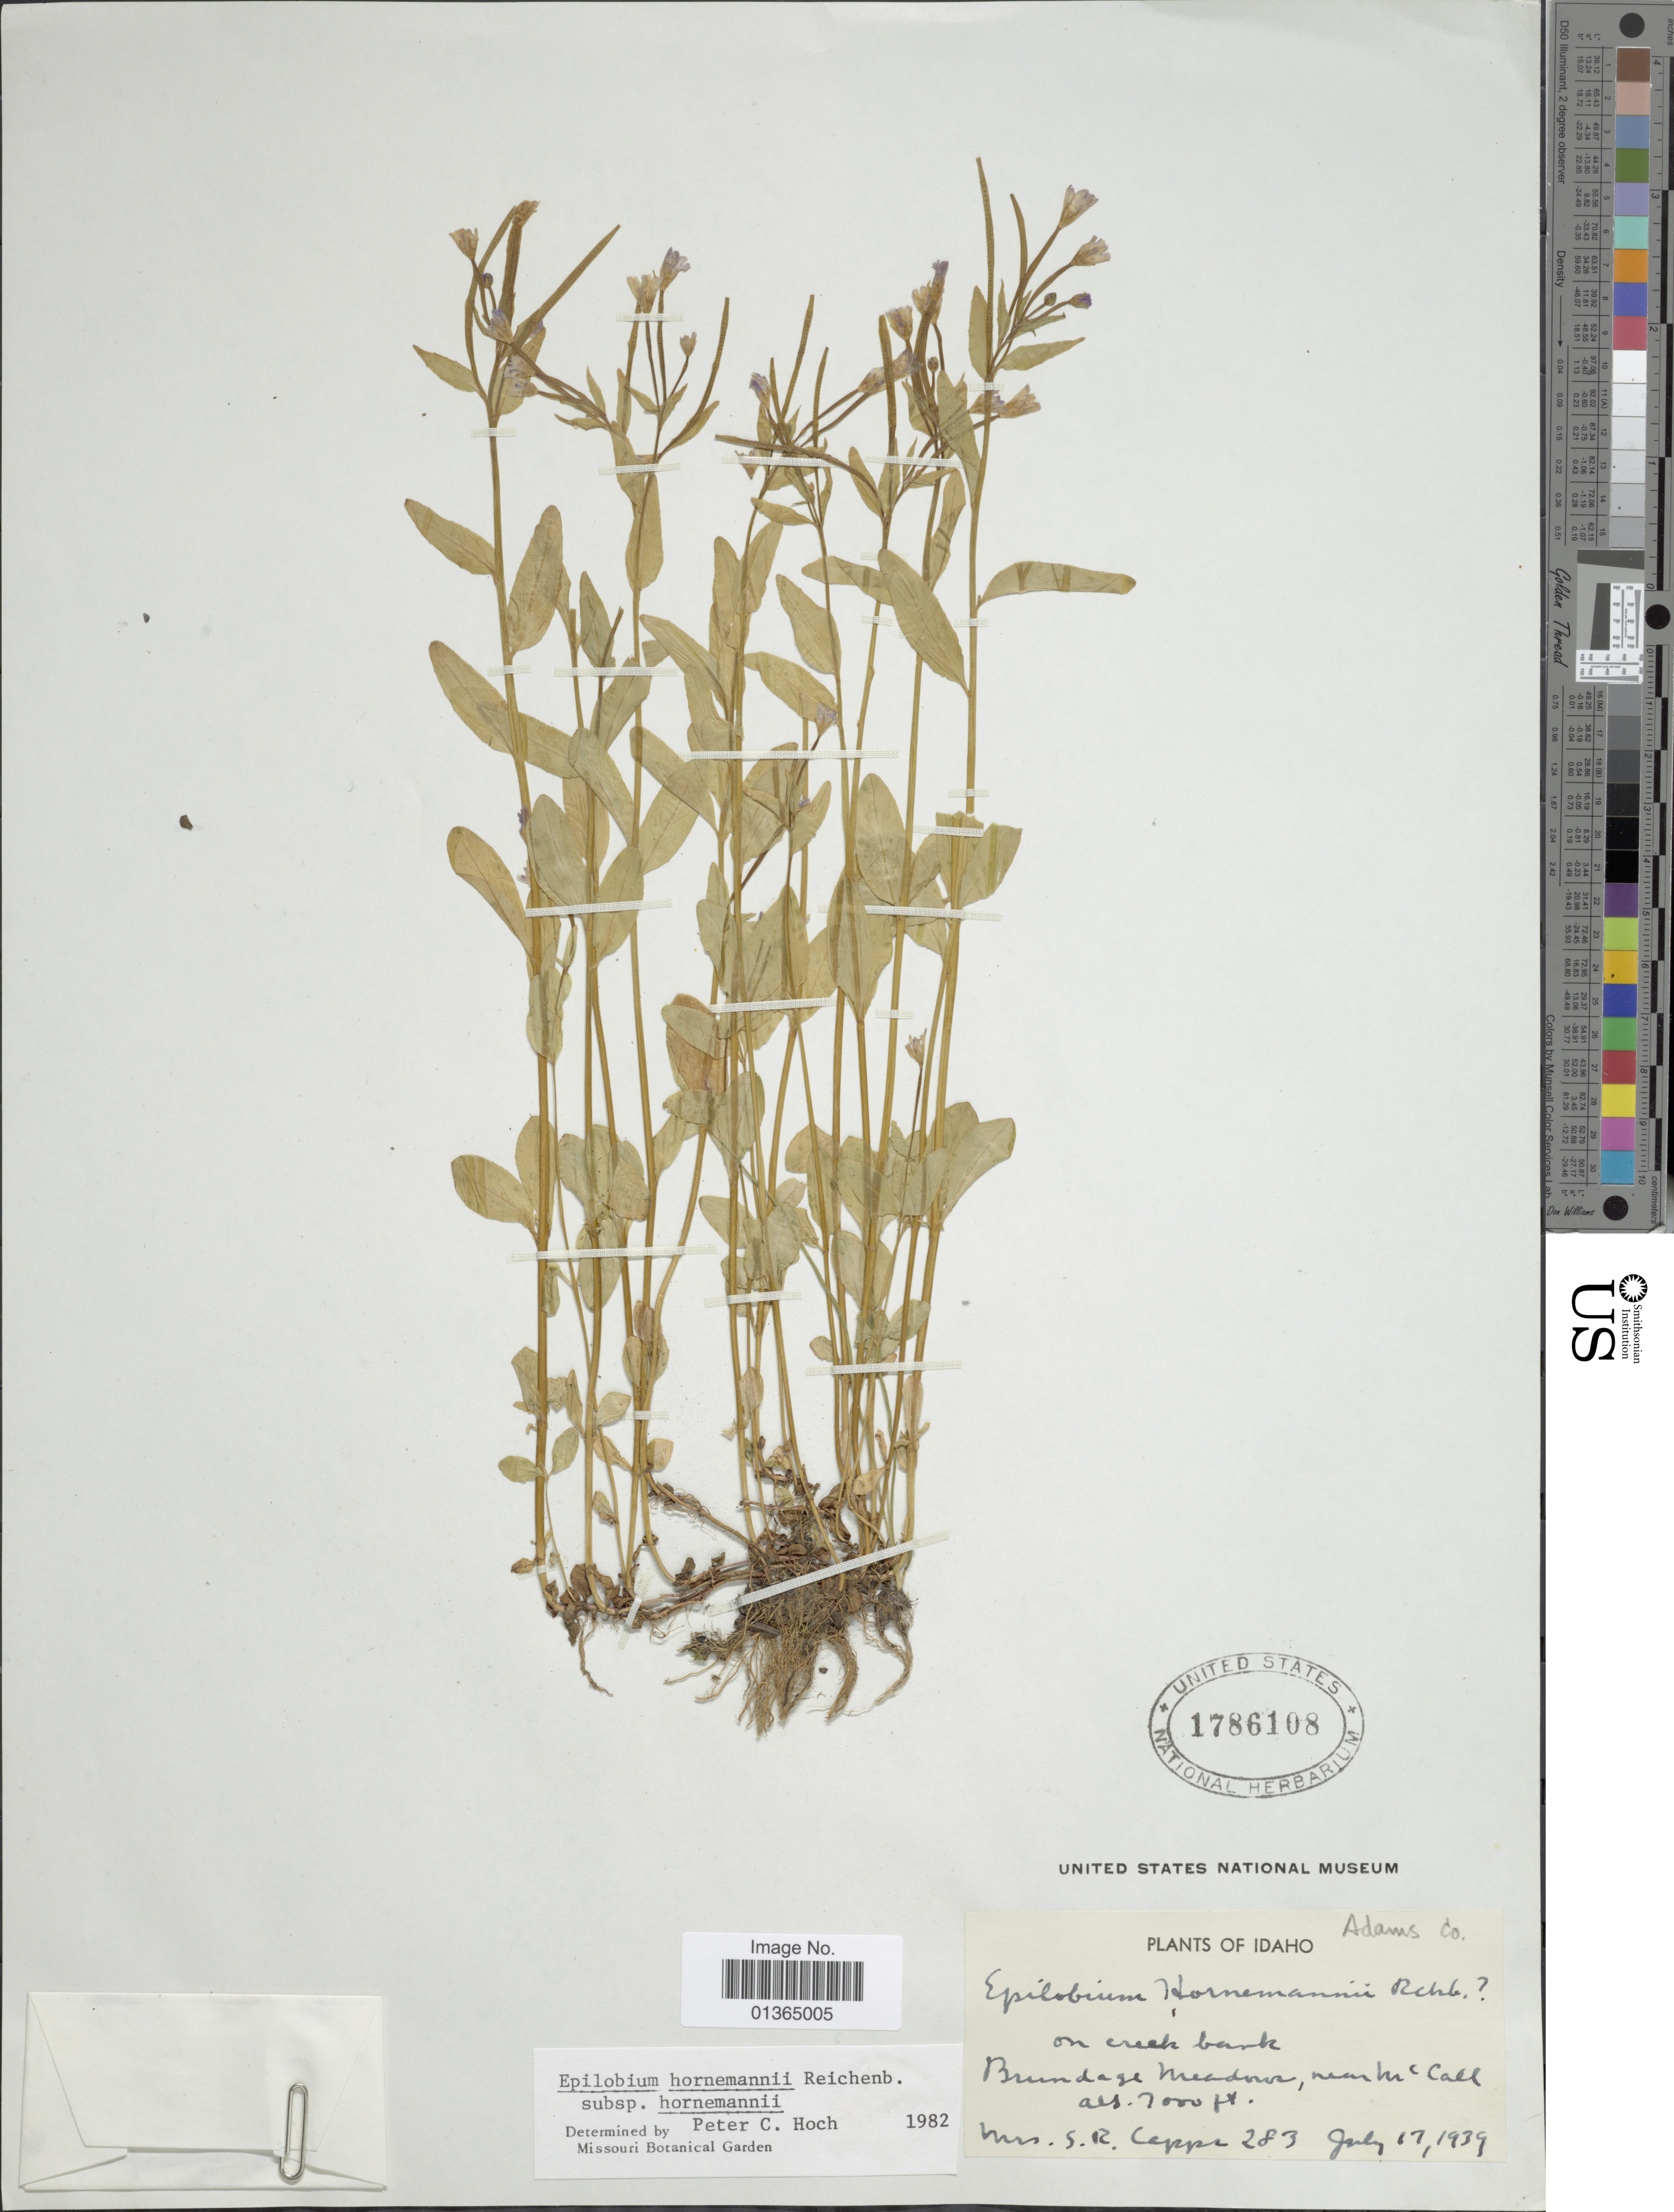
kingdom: Plantae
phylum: Tracheophyta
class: Magnoliopsida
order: Myrtales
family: Onagraceae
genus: Epilobium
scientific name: Epilobium hornemannii subsp. hornemannii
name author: Rchb.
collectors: S. Capps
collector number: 283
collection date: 1939-07-17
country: United States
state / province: Idaho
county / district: Adams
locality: Brundage Meadows, near McCall.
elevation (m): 2134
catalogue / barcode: US 1786108